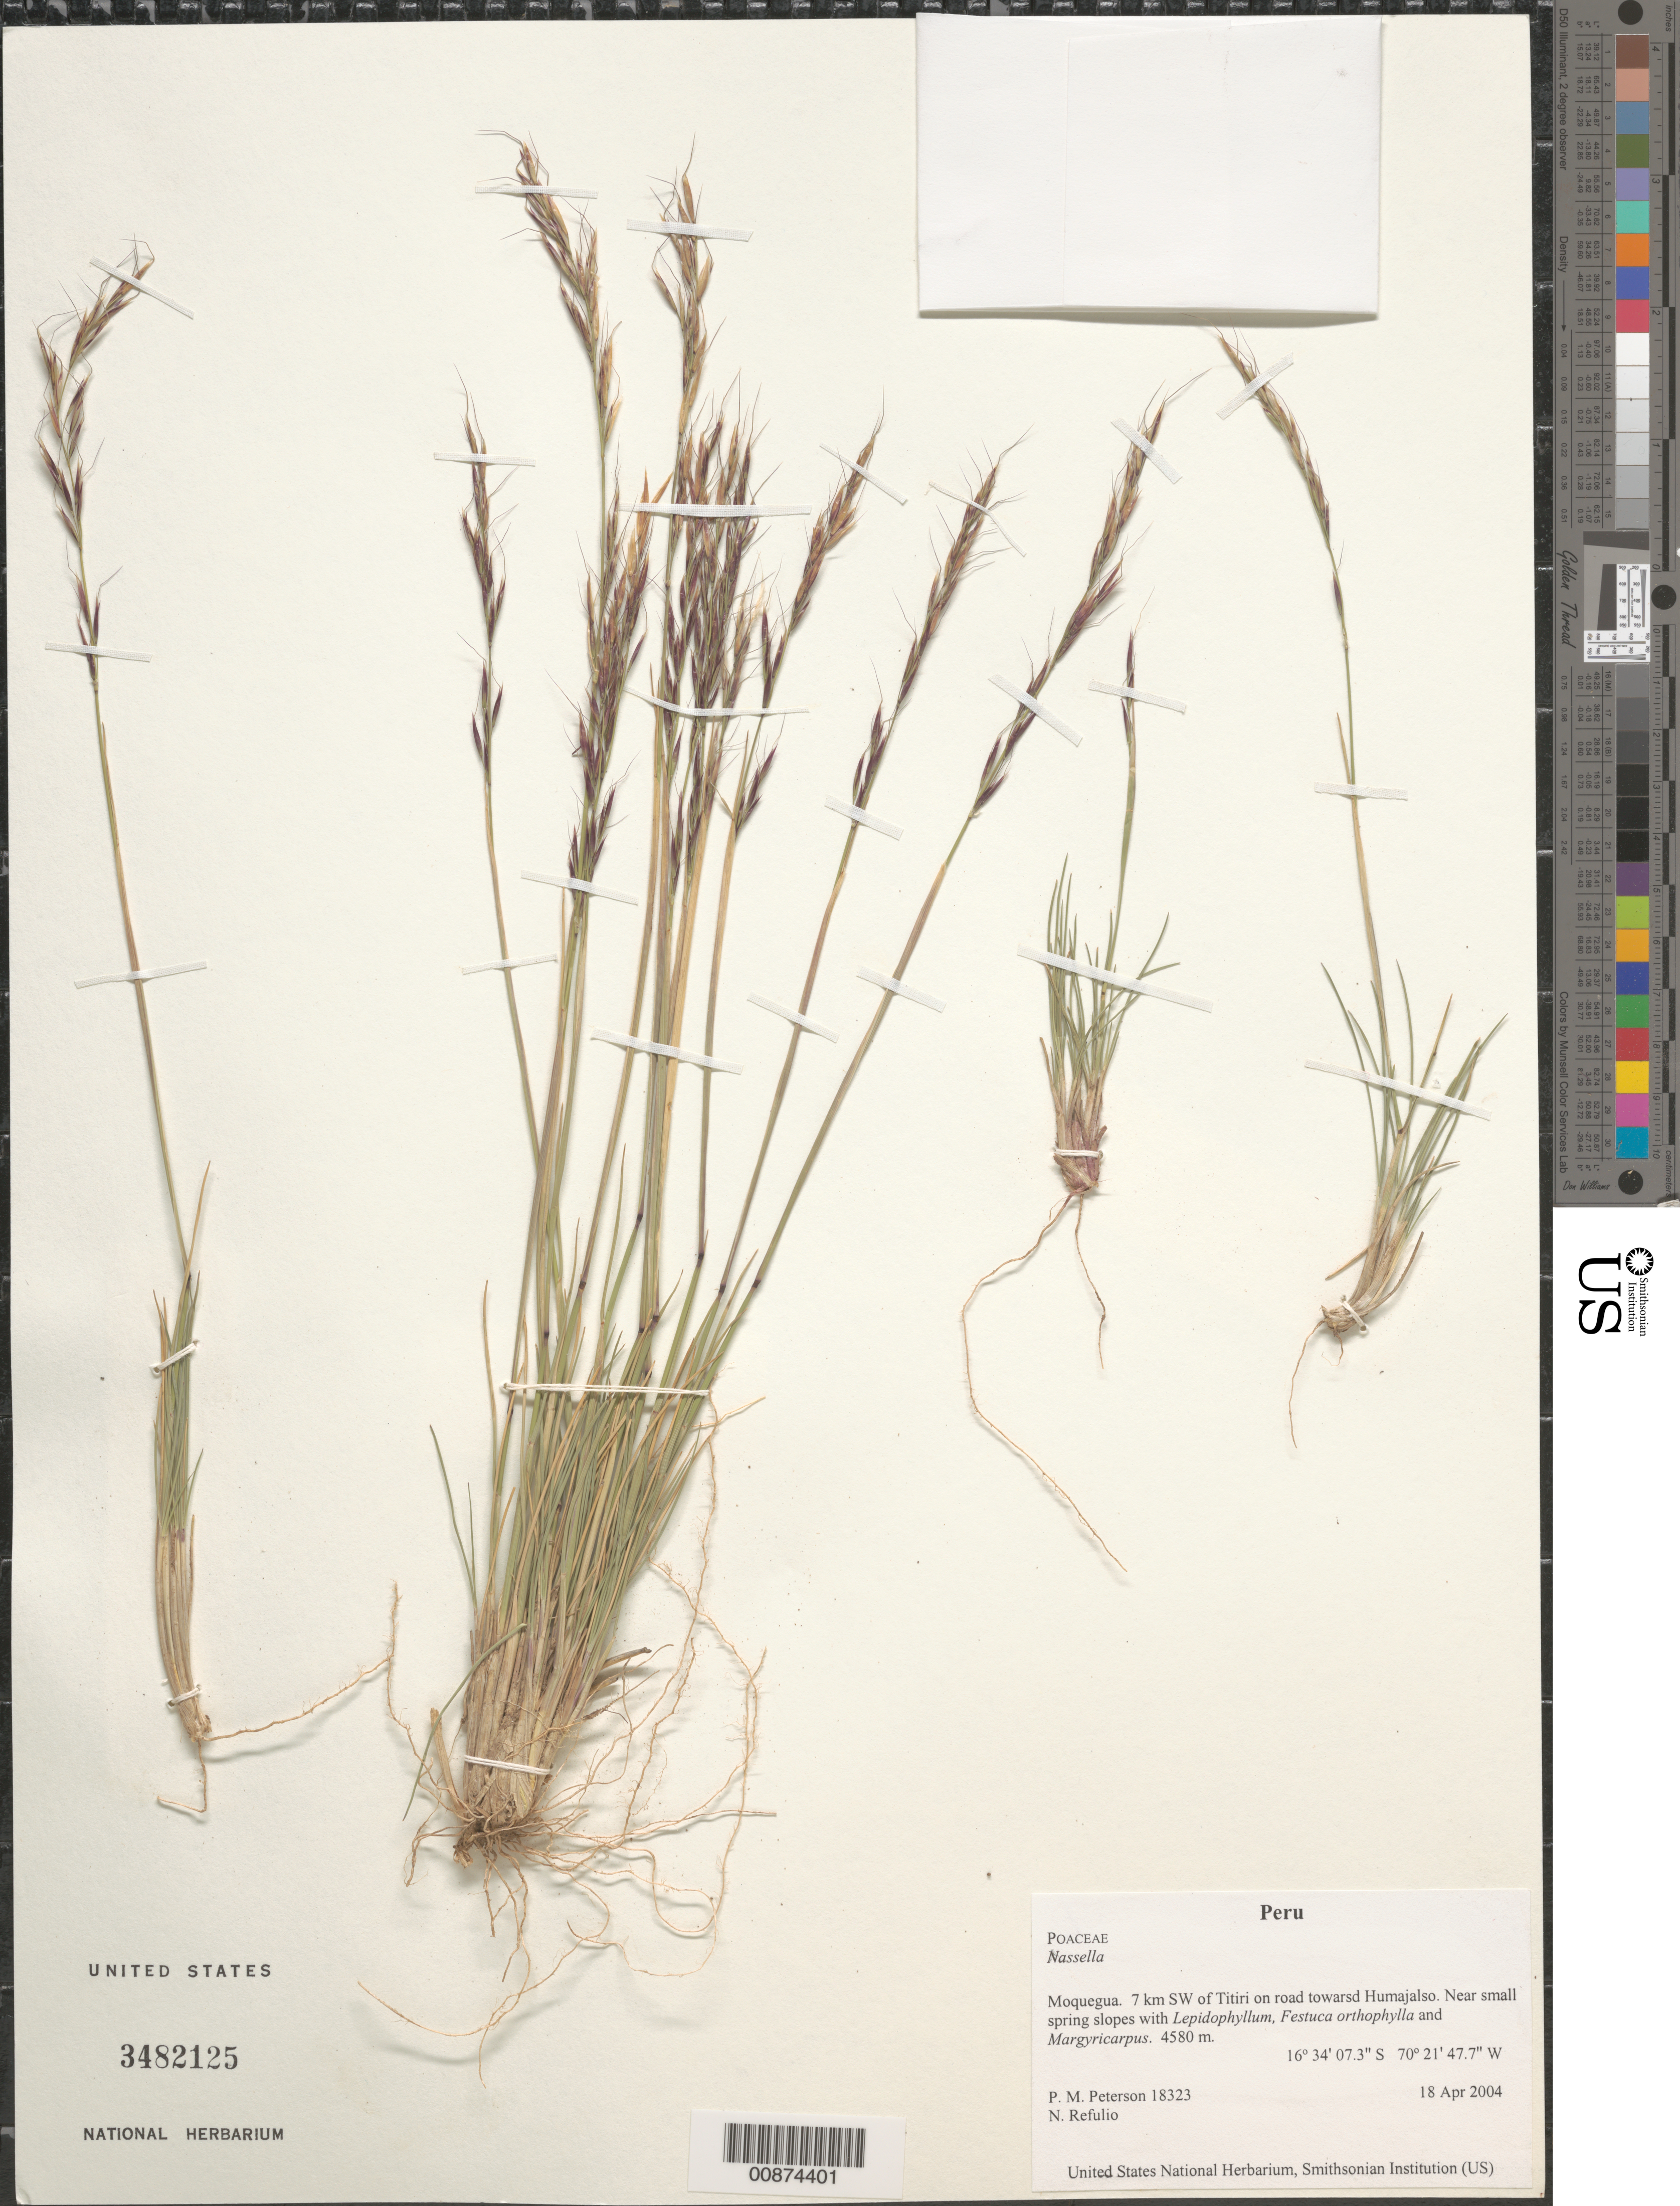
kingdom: Plantae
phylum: Tracheophyta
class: Liliopsida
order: Poales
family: Poaceae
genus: Nassella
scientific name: Nassella sp.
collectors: P. M. Peterson & N. Refulio-Rodríguez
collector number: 18323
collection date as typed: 18 Apr 2004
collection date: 2004-04-18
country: Peru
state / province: Moquegua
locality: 7 km SW of Titiri on road towarsd Humajalso. Near small spring slopes with Lepidophyllum, Festuca orthophylla and Margyricarpus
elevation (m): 4580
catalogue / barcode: US 3482125